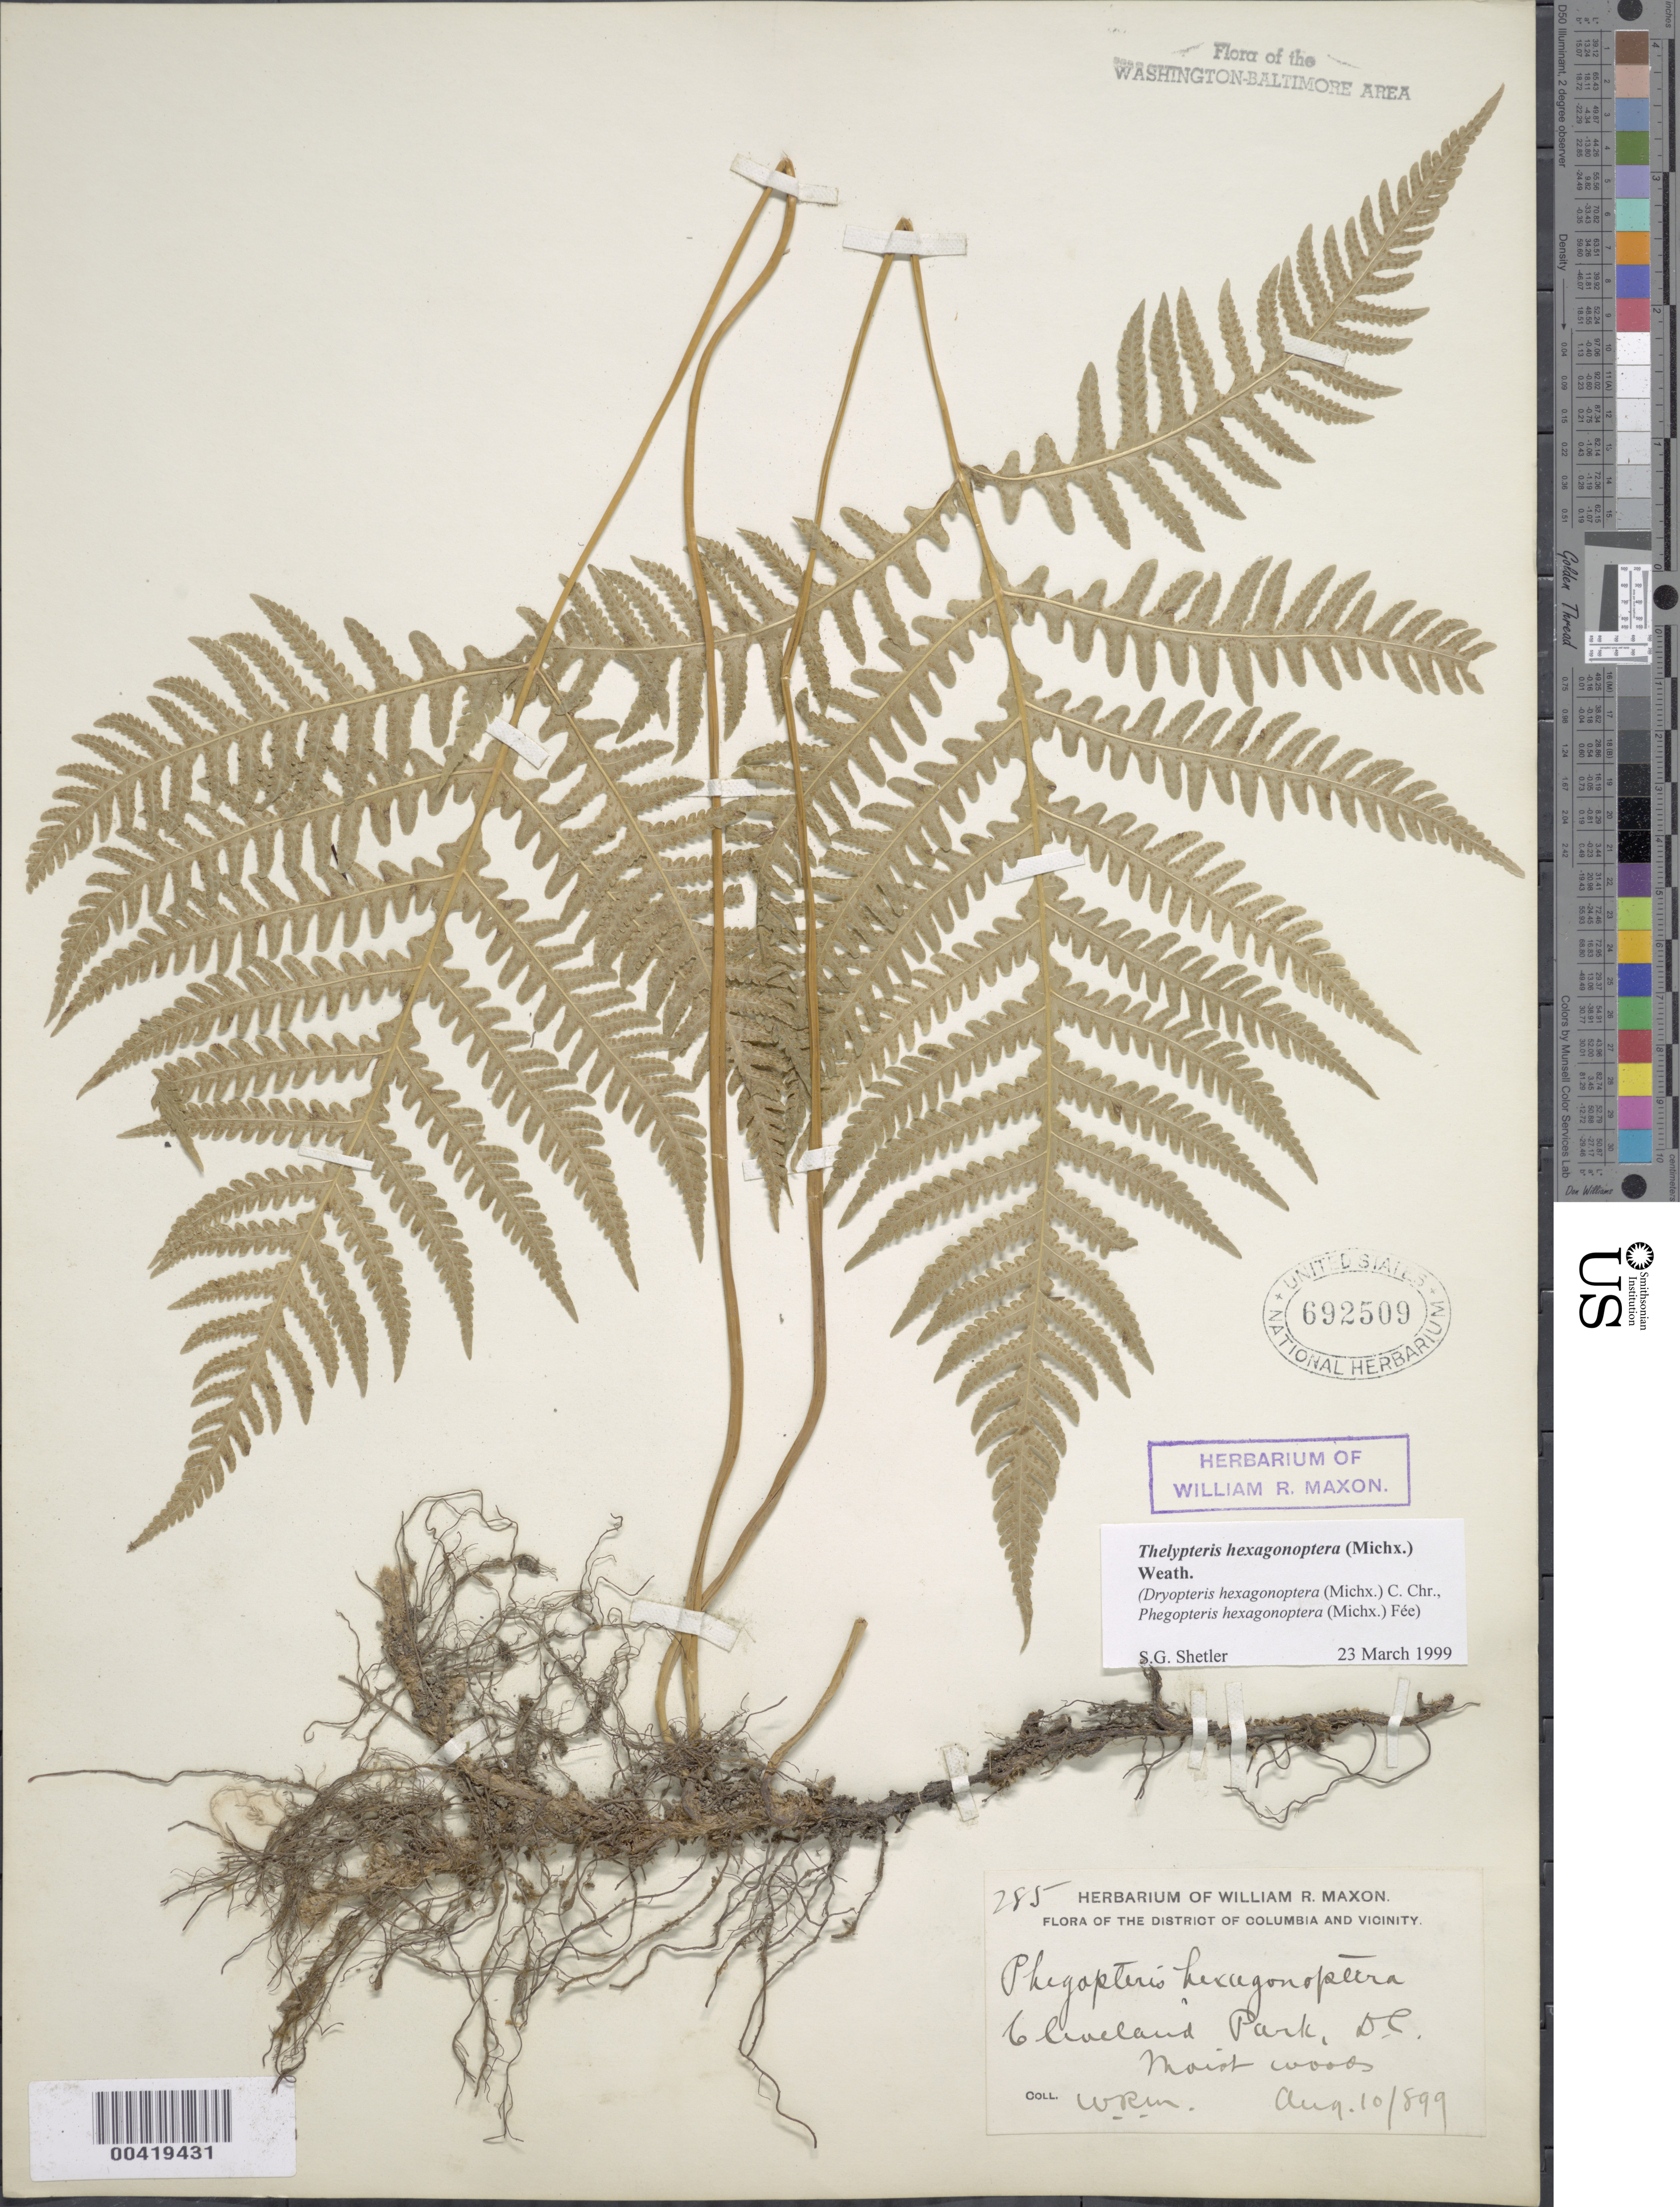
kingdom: Plantae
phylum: Tracheophyta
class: Polypodiopsida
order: Polypodiales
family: Thelypteridaceae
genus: Phegopteris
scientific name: Phegopteris hexagonoptera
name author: (Michx.) Fée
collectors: W. R. Maxon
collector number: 285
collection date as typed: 10 Aug 1899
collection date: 1899-08-10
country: United States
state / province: District of Columbia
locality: Cleveland Park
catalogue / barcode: US 692509